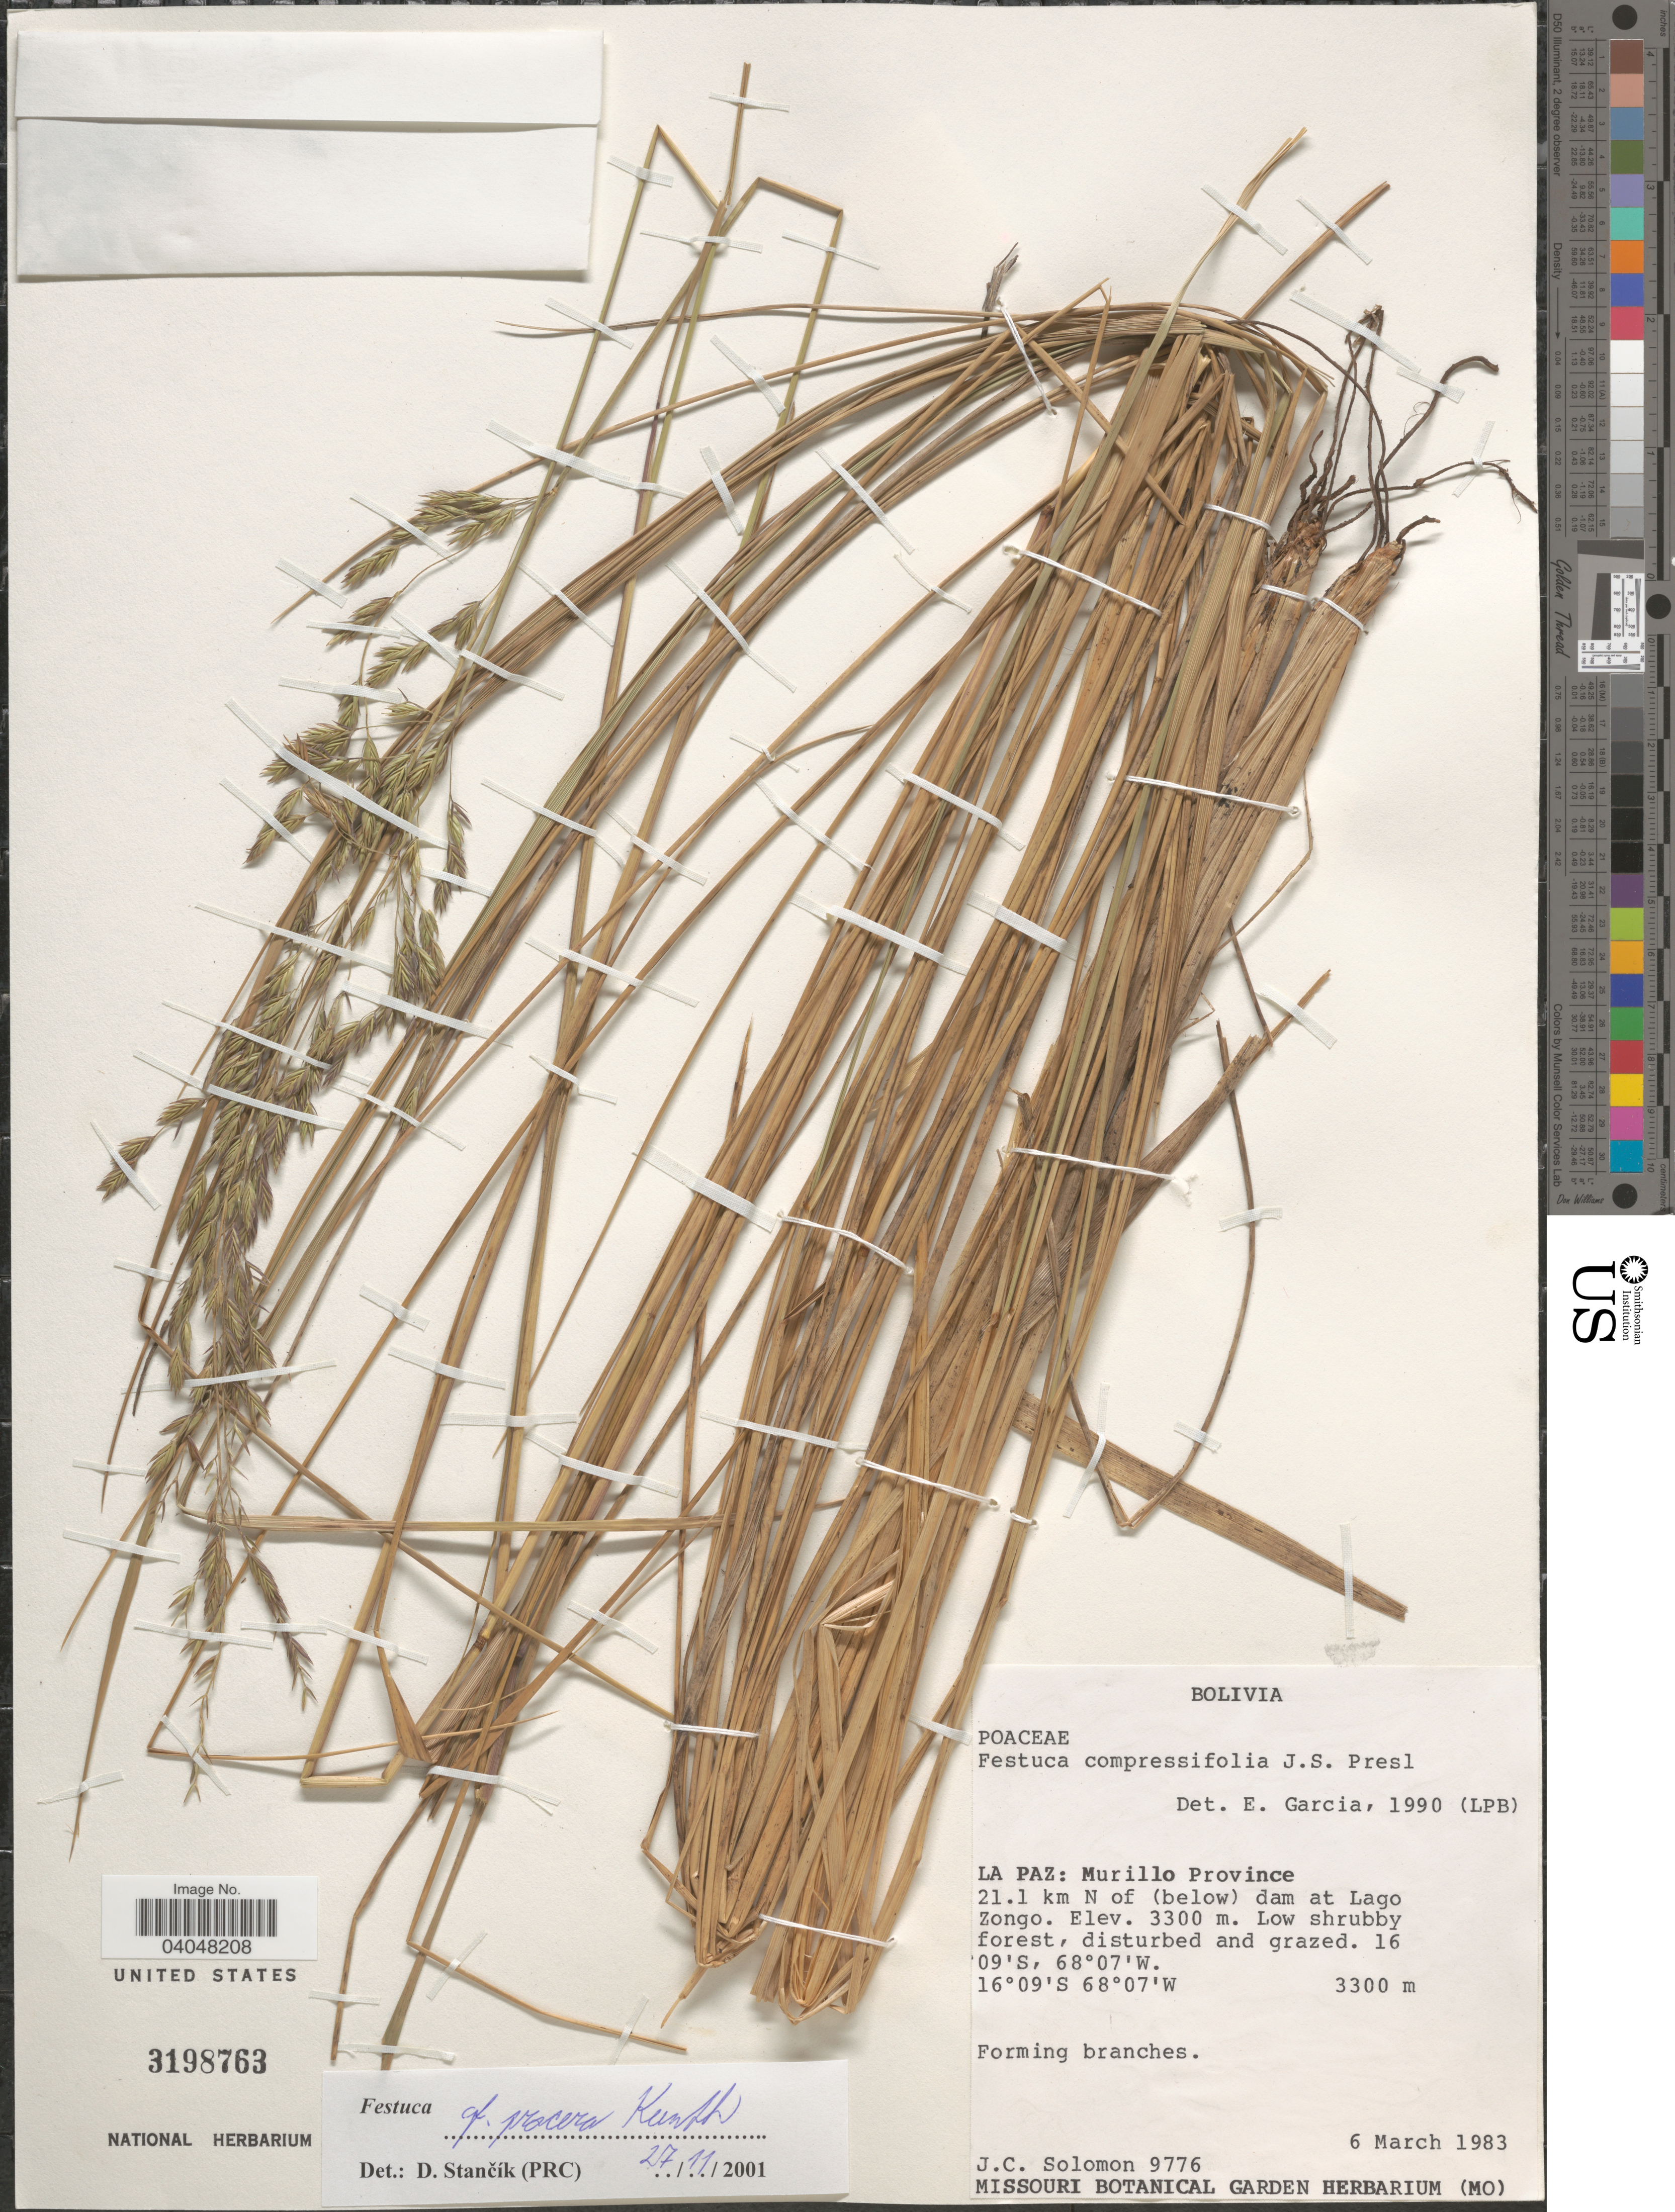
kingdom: Plantae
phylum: Tracheophyta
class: Liliopsida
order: Poales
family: Poaceae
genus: Festuca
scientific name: Festuca procera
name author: Kunth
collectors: J. C. Solomon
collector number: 9776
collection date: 1983-03-06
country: Bolivia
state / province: La Paz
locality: Murillo Province: 21.1 km N of (below) dam at Lago Zongo.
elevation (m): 3300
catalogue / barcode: US 3198763